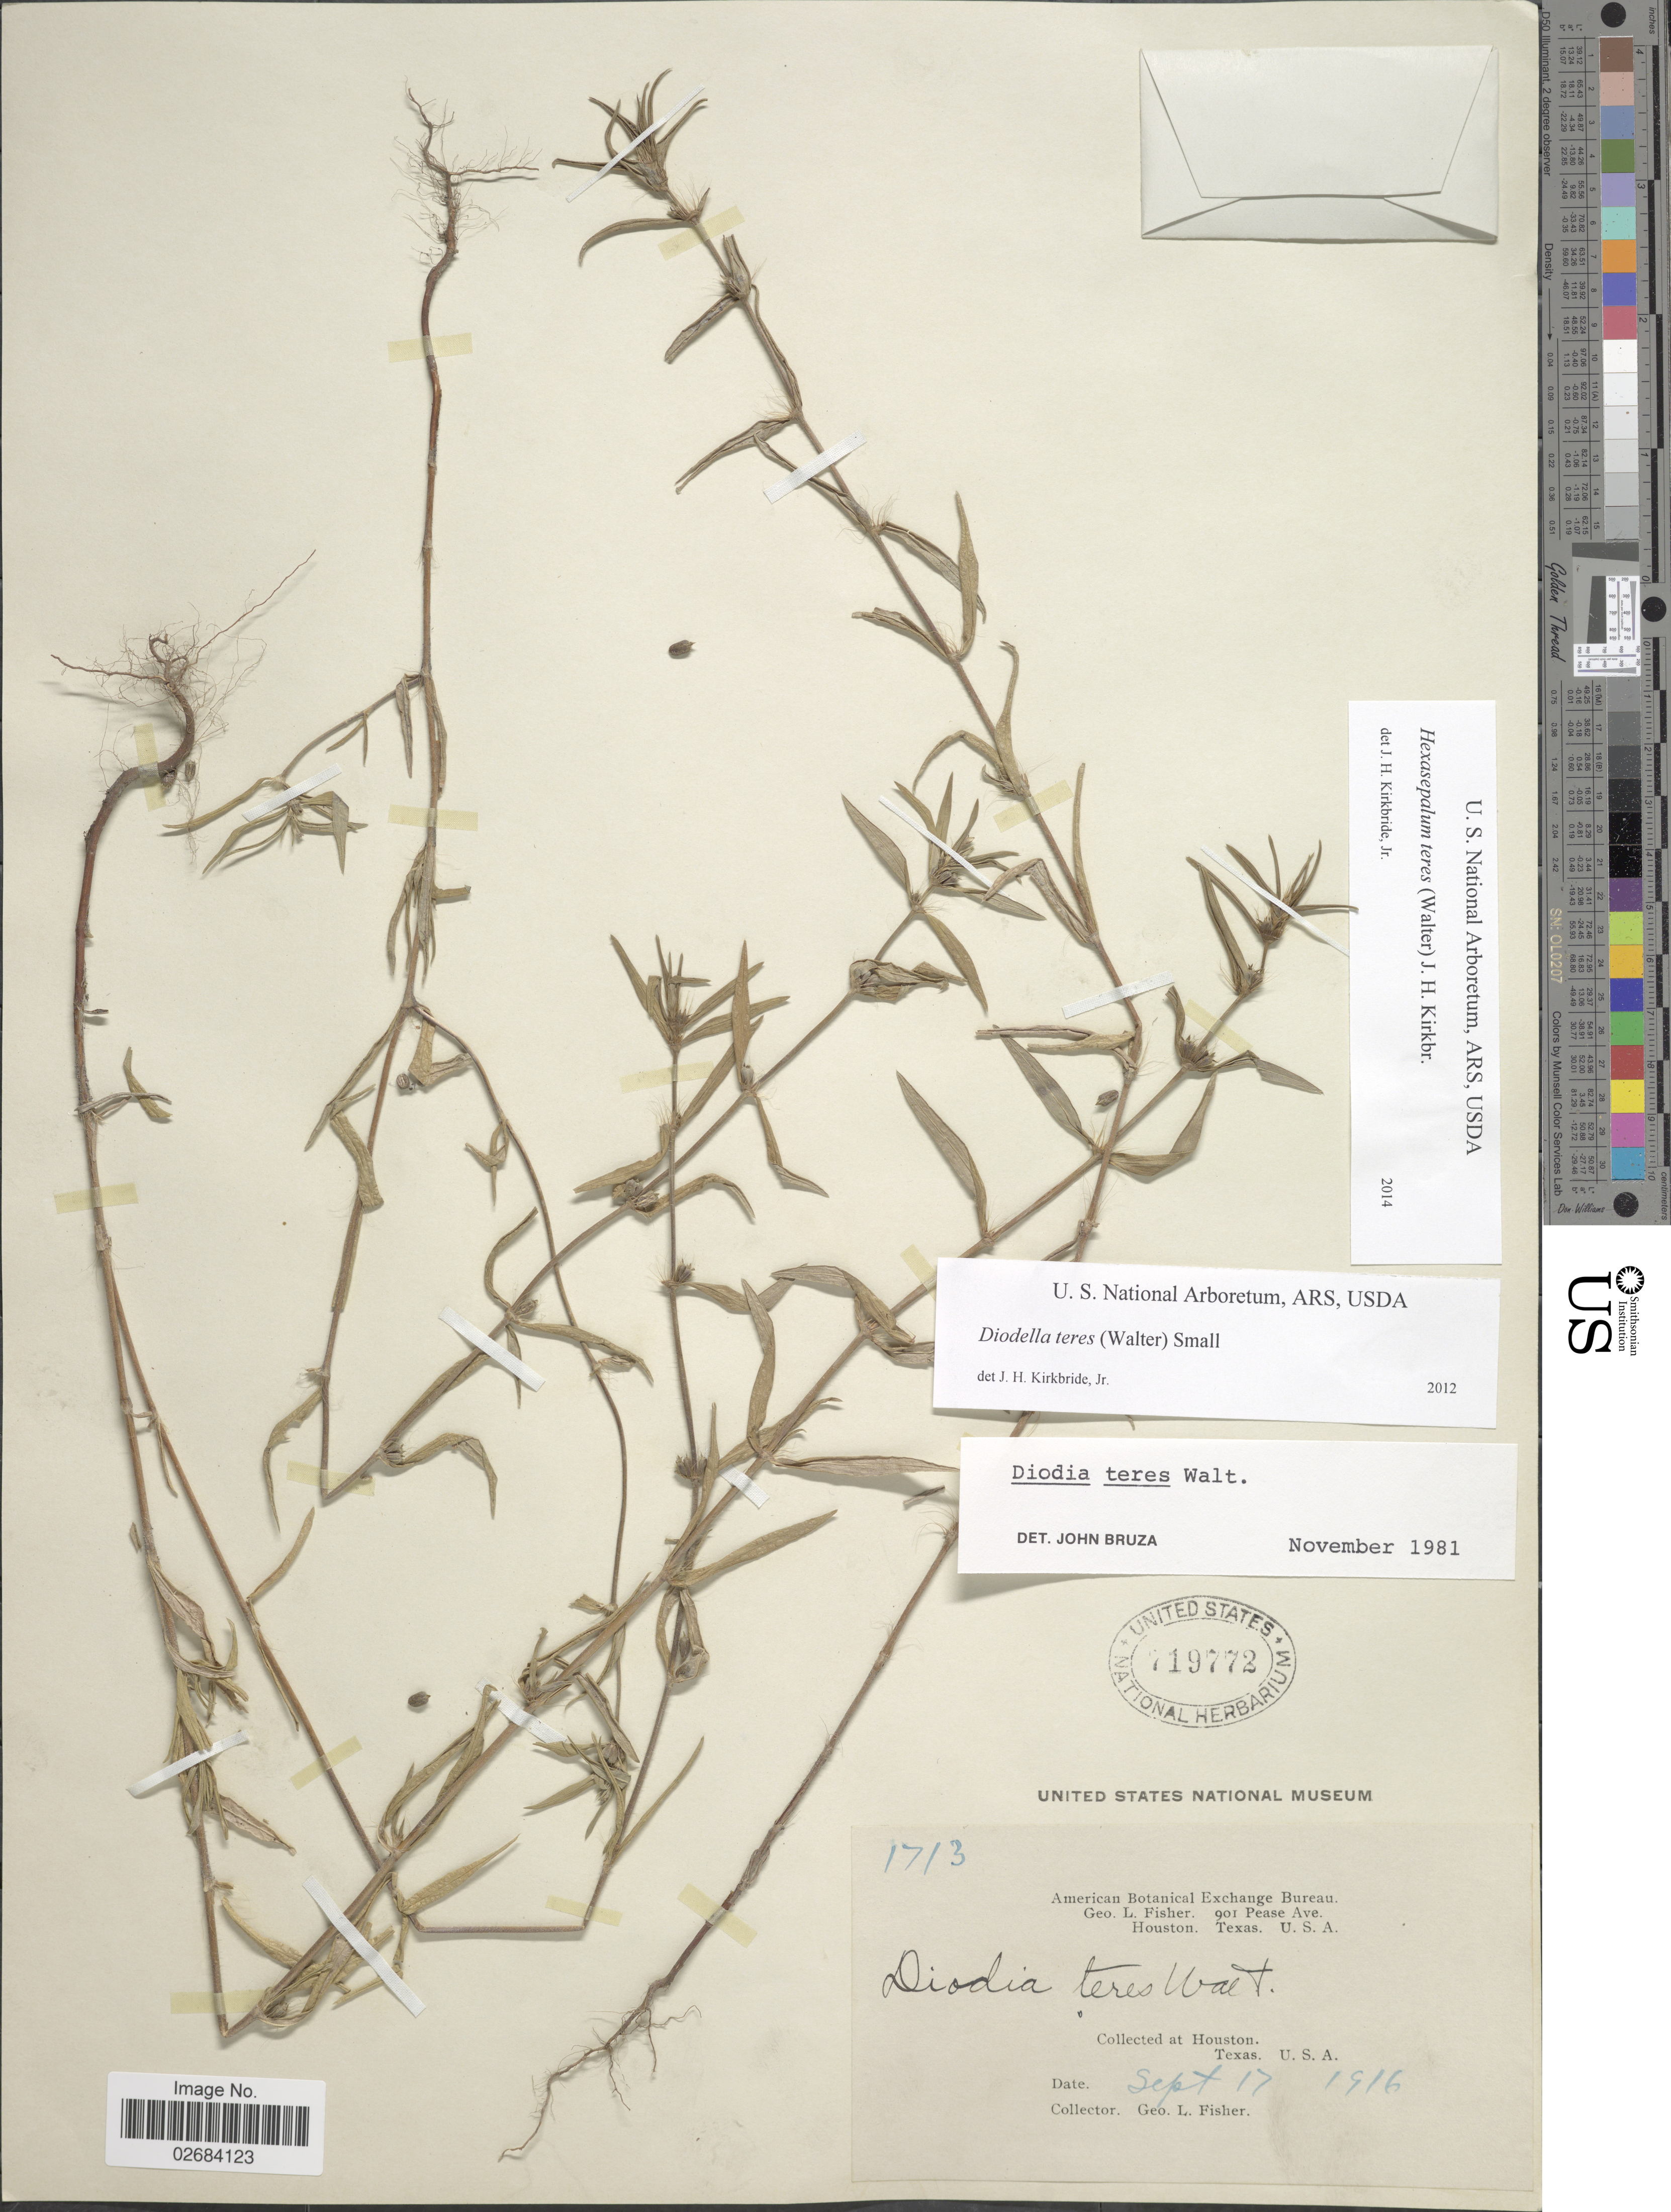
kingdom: Plantae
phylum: Tracheophyta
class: Magnoliopsida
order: Gentianales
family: Rubiaceae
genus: Diodia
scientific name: Diodia teres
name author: Walter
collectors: G. L. Fisher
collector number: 1713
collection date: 1916-09-17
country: United States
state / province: Texas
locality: Houston.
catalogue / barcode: US 719772